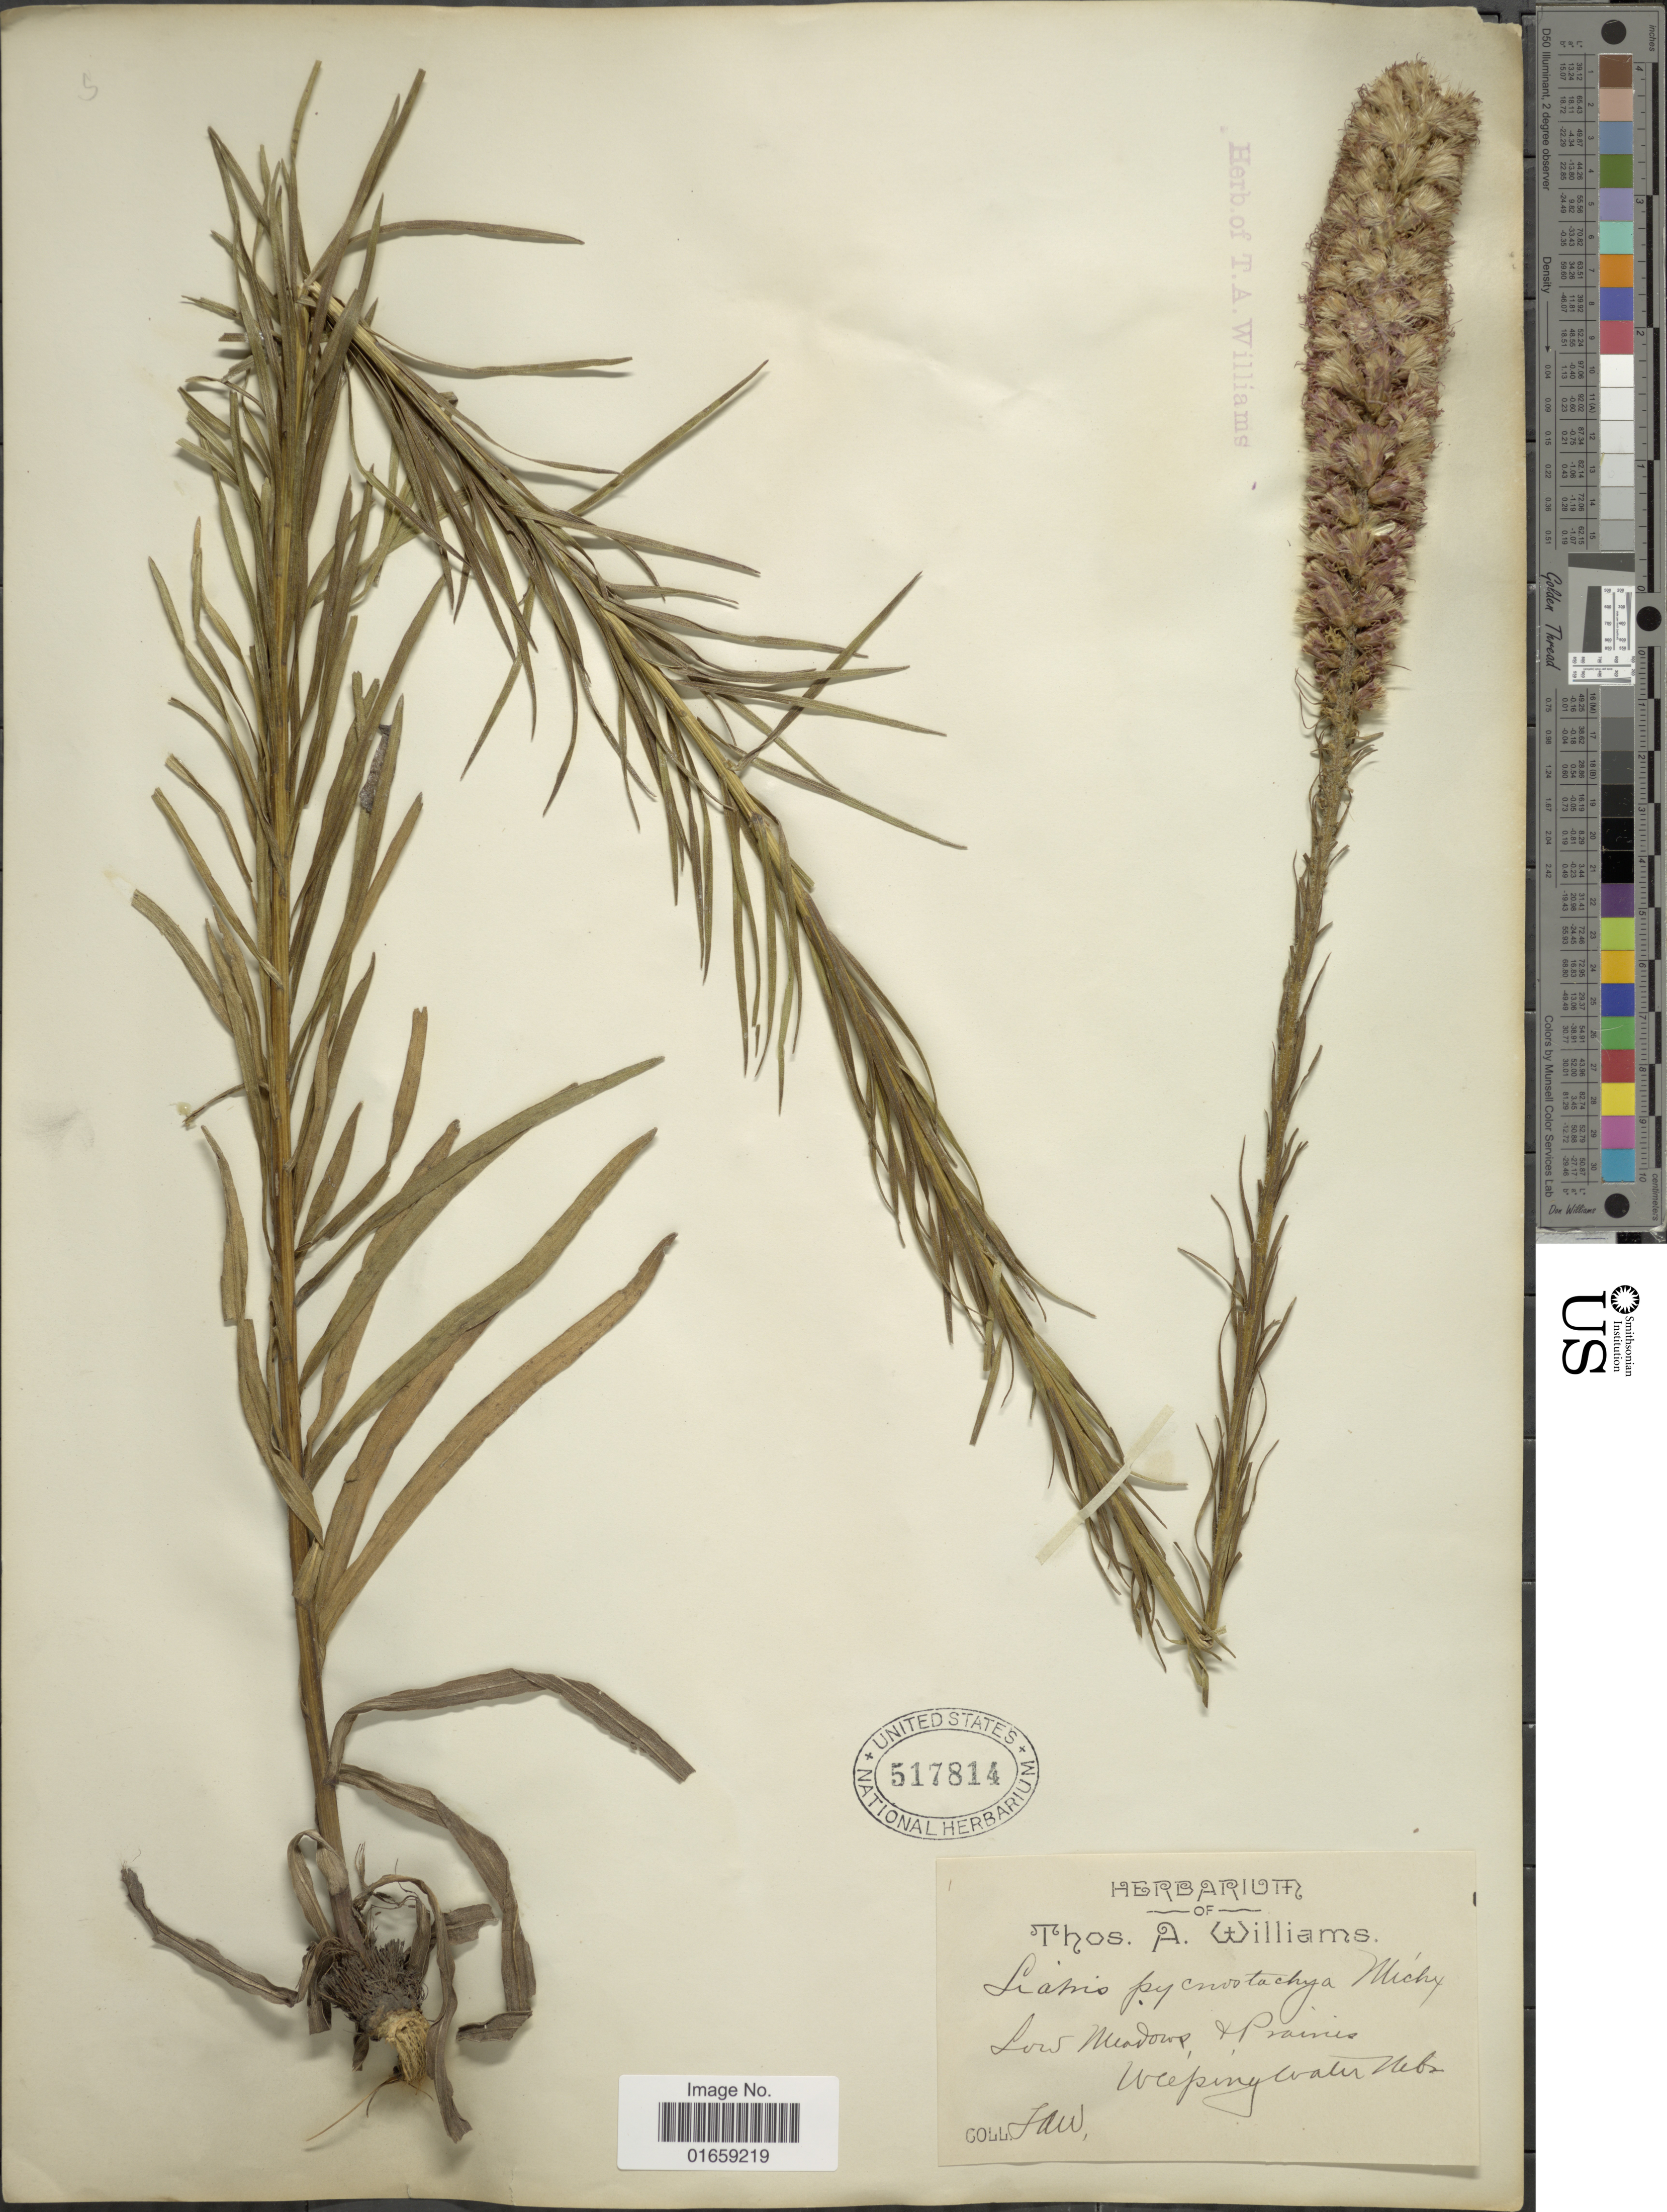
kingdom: Plantae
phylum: Tracheophyta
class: Magnoliopsida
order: Asterales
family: Asteraceae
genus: Liatris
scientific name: Liatris pycnostachya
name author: Michx.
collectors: T. A. Williams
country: United States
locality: Low meadow, Prairies, weeping water nebs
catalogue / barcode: US 517814